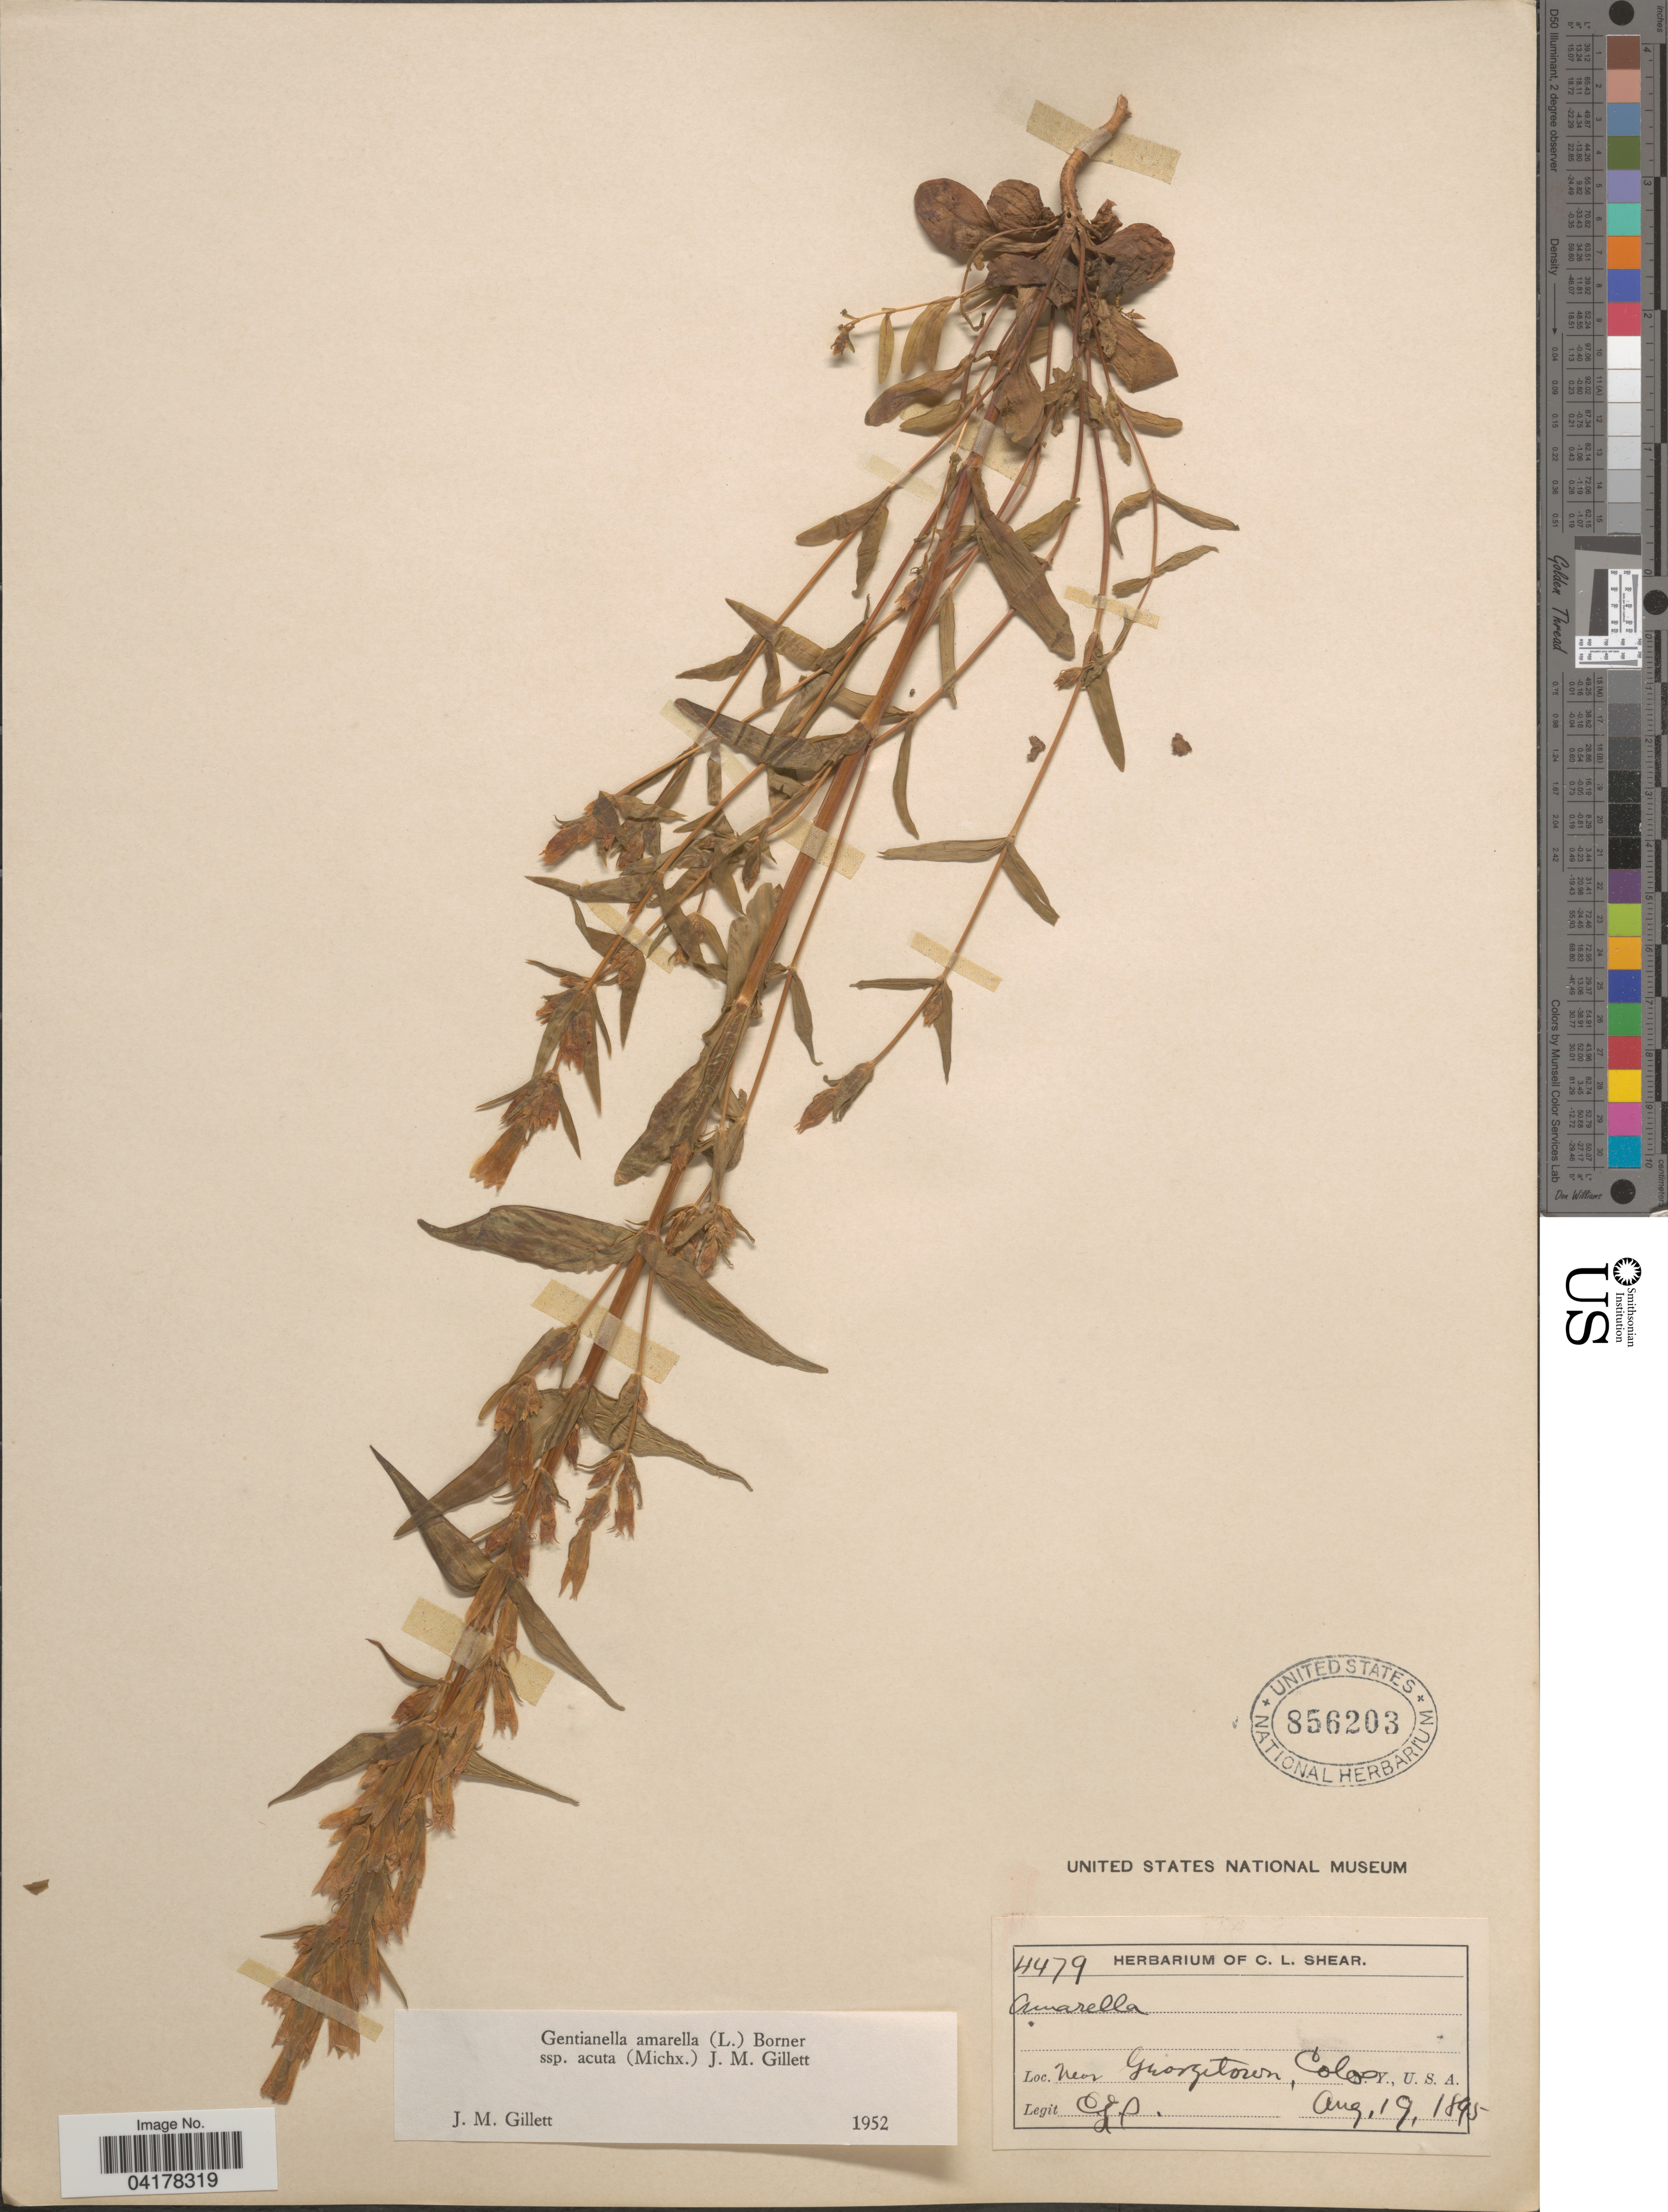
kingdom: Plantae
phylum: Tracheophyta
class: Magnoliopsida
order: Gentianales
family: Gentianaceae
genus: Gentianella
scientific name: Gentianella amarella subsp. acuta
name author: (Michx.) J.M. Gillett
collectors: C. L. Shear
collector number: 4479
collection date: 1895-08-19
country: United States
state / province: Colorado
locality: Near Georgetown.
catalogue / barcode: US 856203